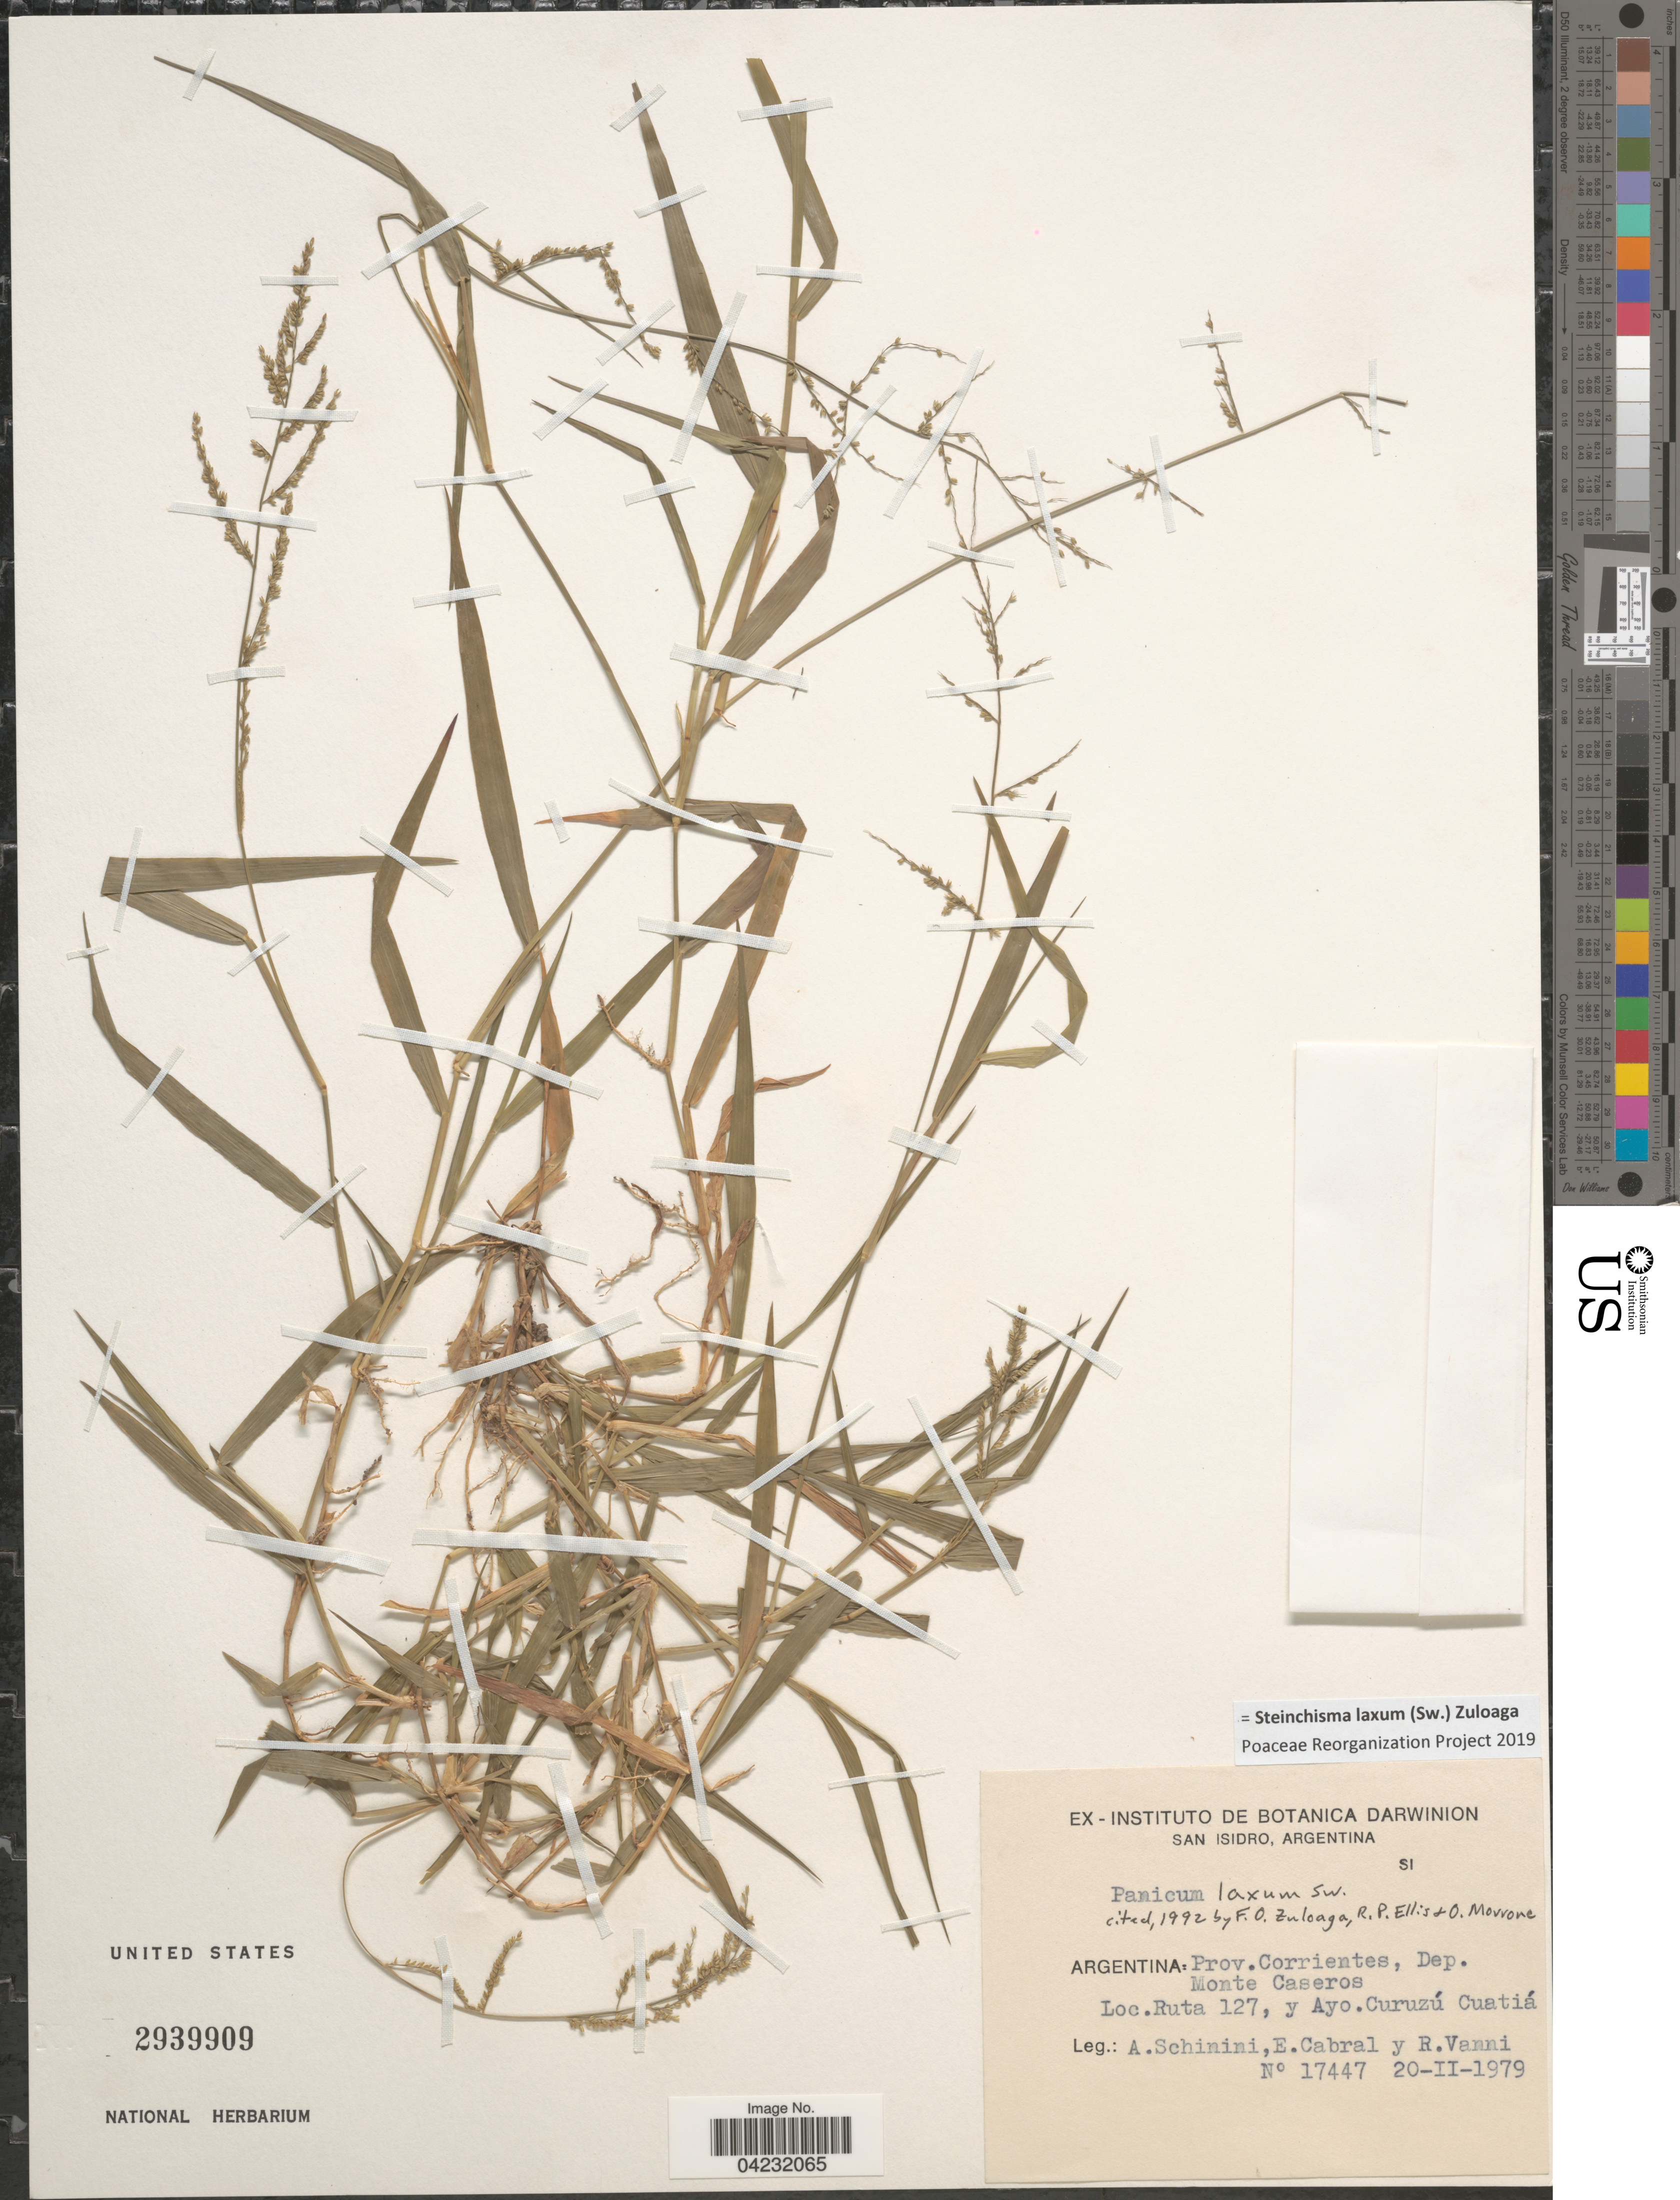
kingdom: Plantae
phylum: Tracheophyta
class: Liliopsida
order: Poales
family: Poaceae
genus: Steinchisma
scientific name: Steinchisma laxum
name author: (Sw.) Zuloaga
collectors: A. Schinini, E. Cabral & R. Vanni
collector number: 17447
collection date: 1979-02-20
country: Argentina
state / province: Corrientes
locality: Dep. Monte Caseros. Ruta 127, y Ayo. Curuzú Cuatiá.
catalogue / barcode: US 2939909